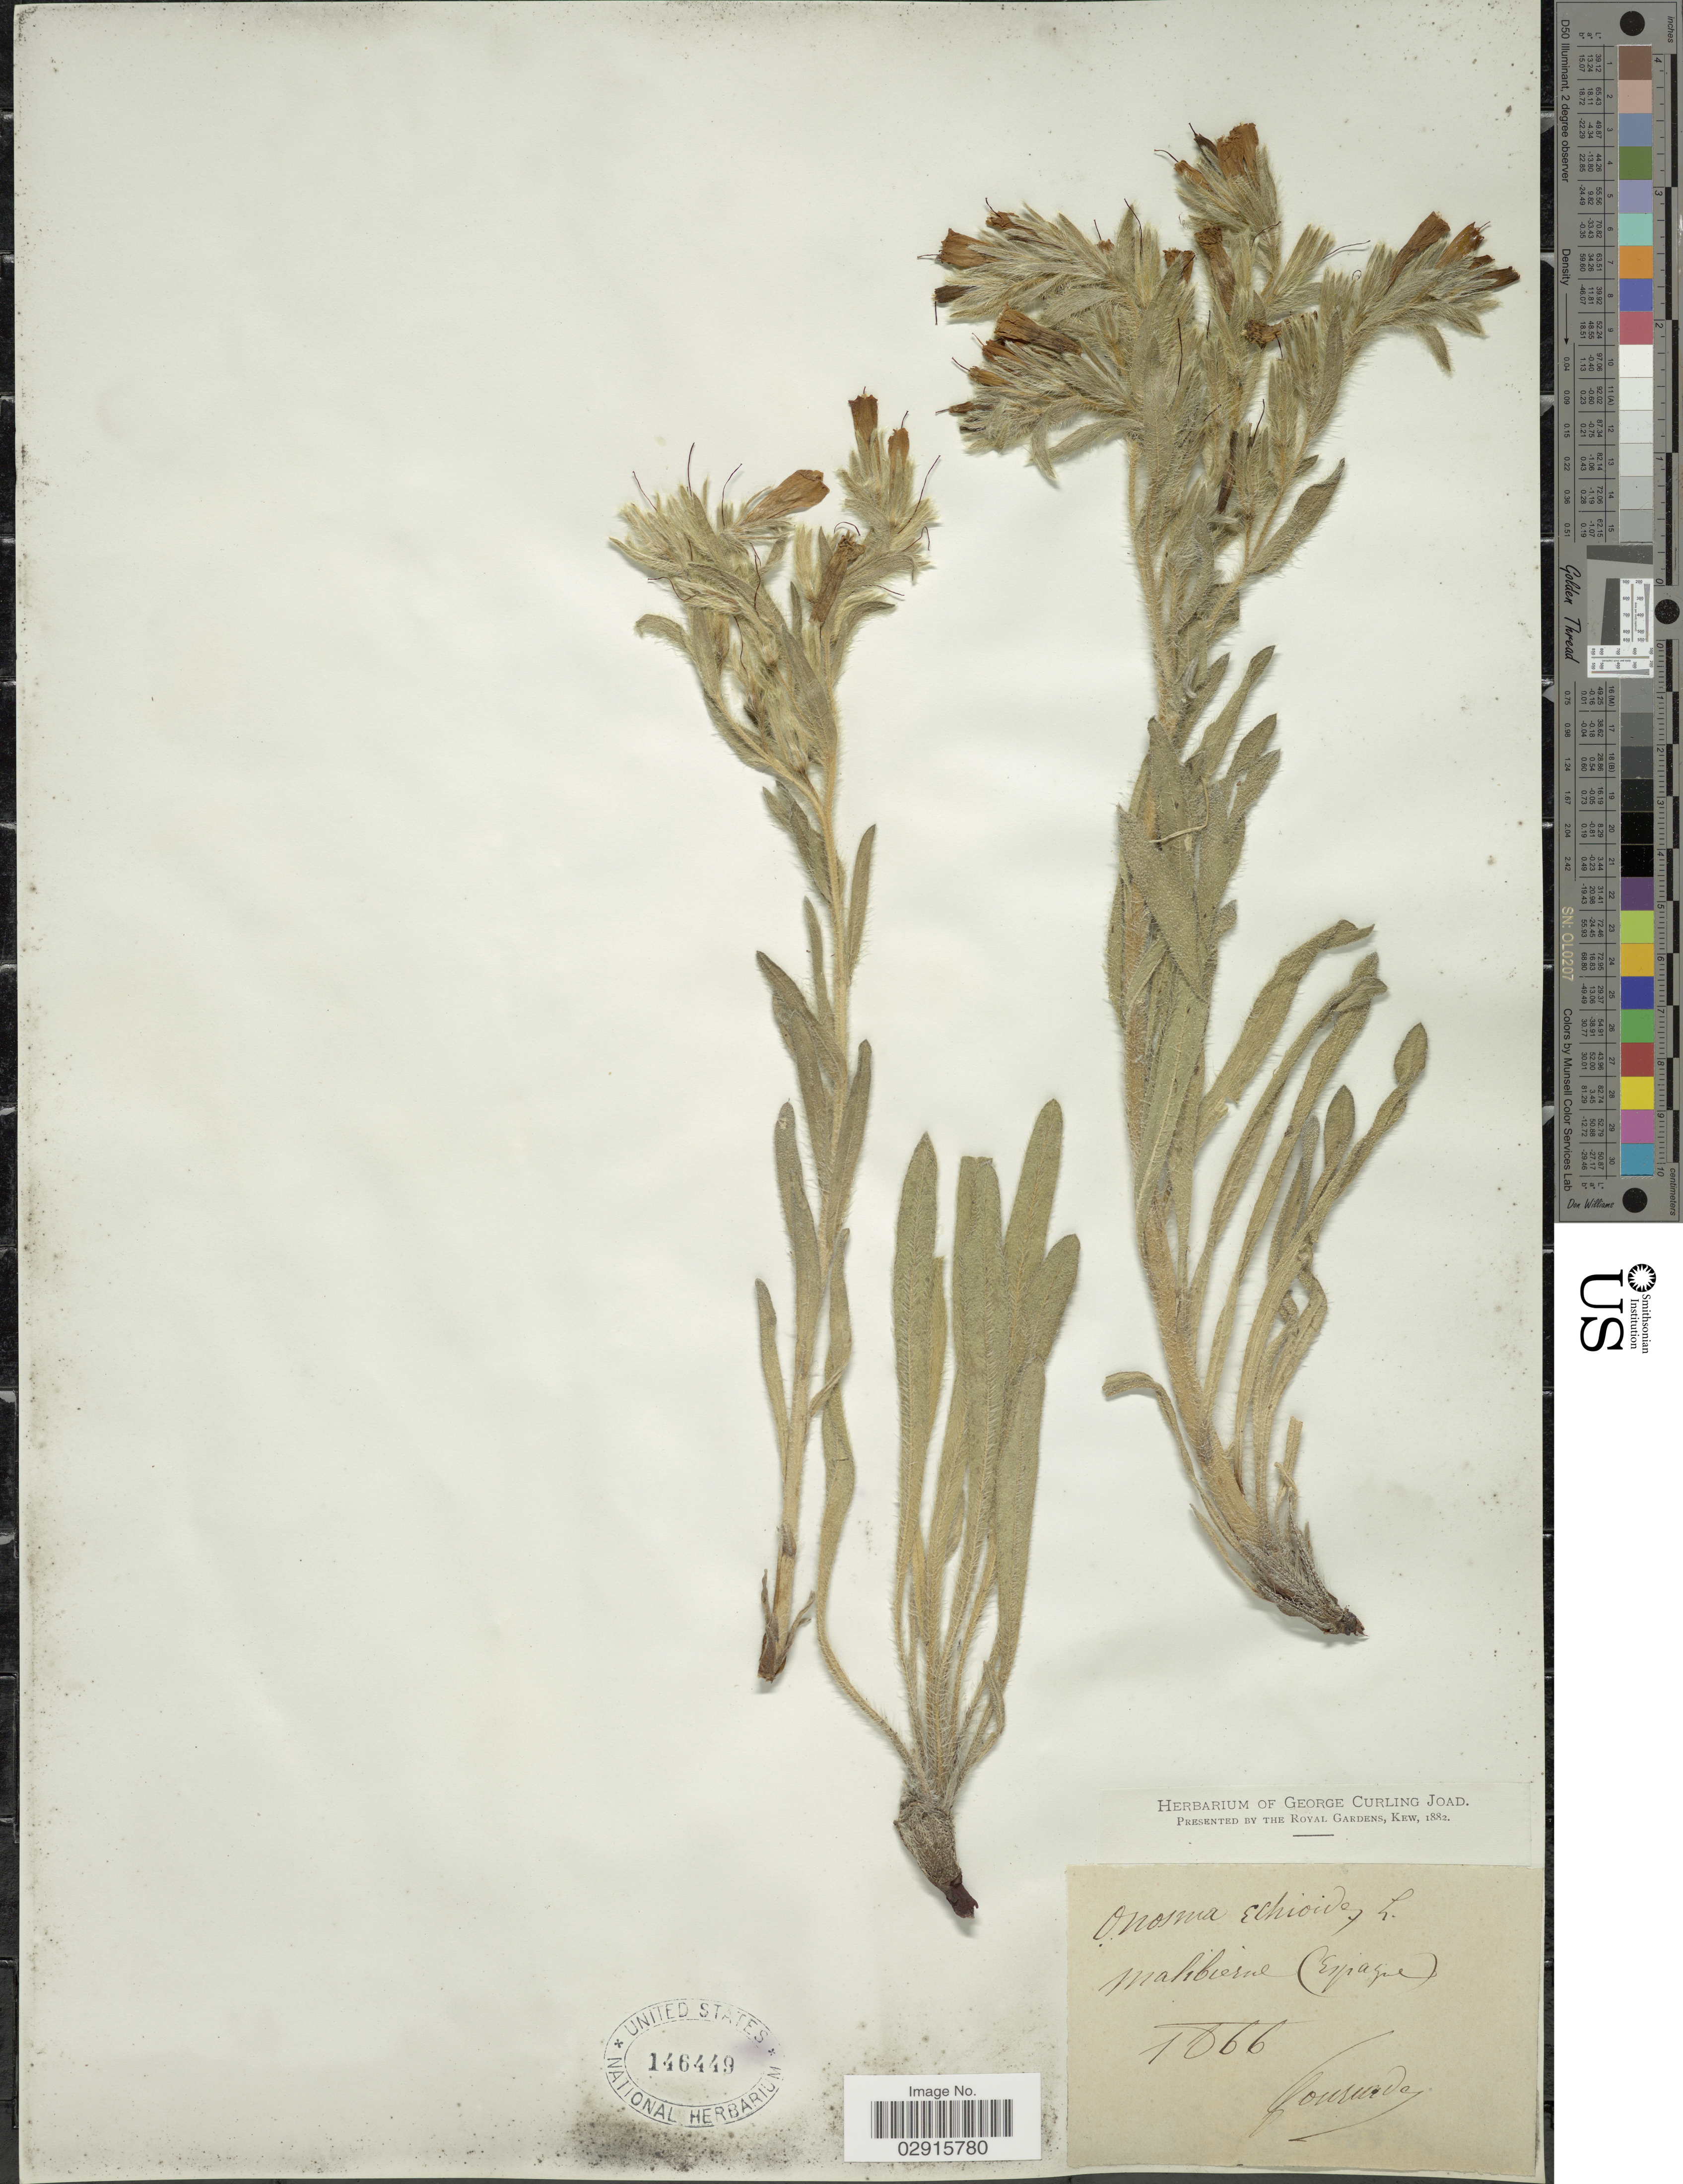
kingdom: Plantae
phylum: Tracheophyta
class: Magnoliopsida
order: Boraginales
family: Boraginaceae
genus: Onosma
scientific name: Onosma echioides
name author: L.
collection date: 1866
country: Spain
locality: Malibierne.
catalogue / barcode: US 146449